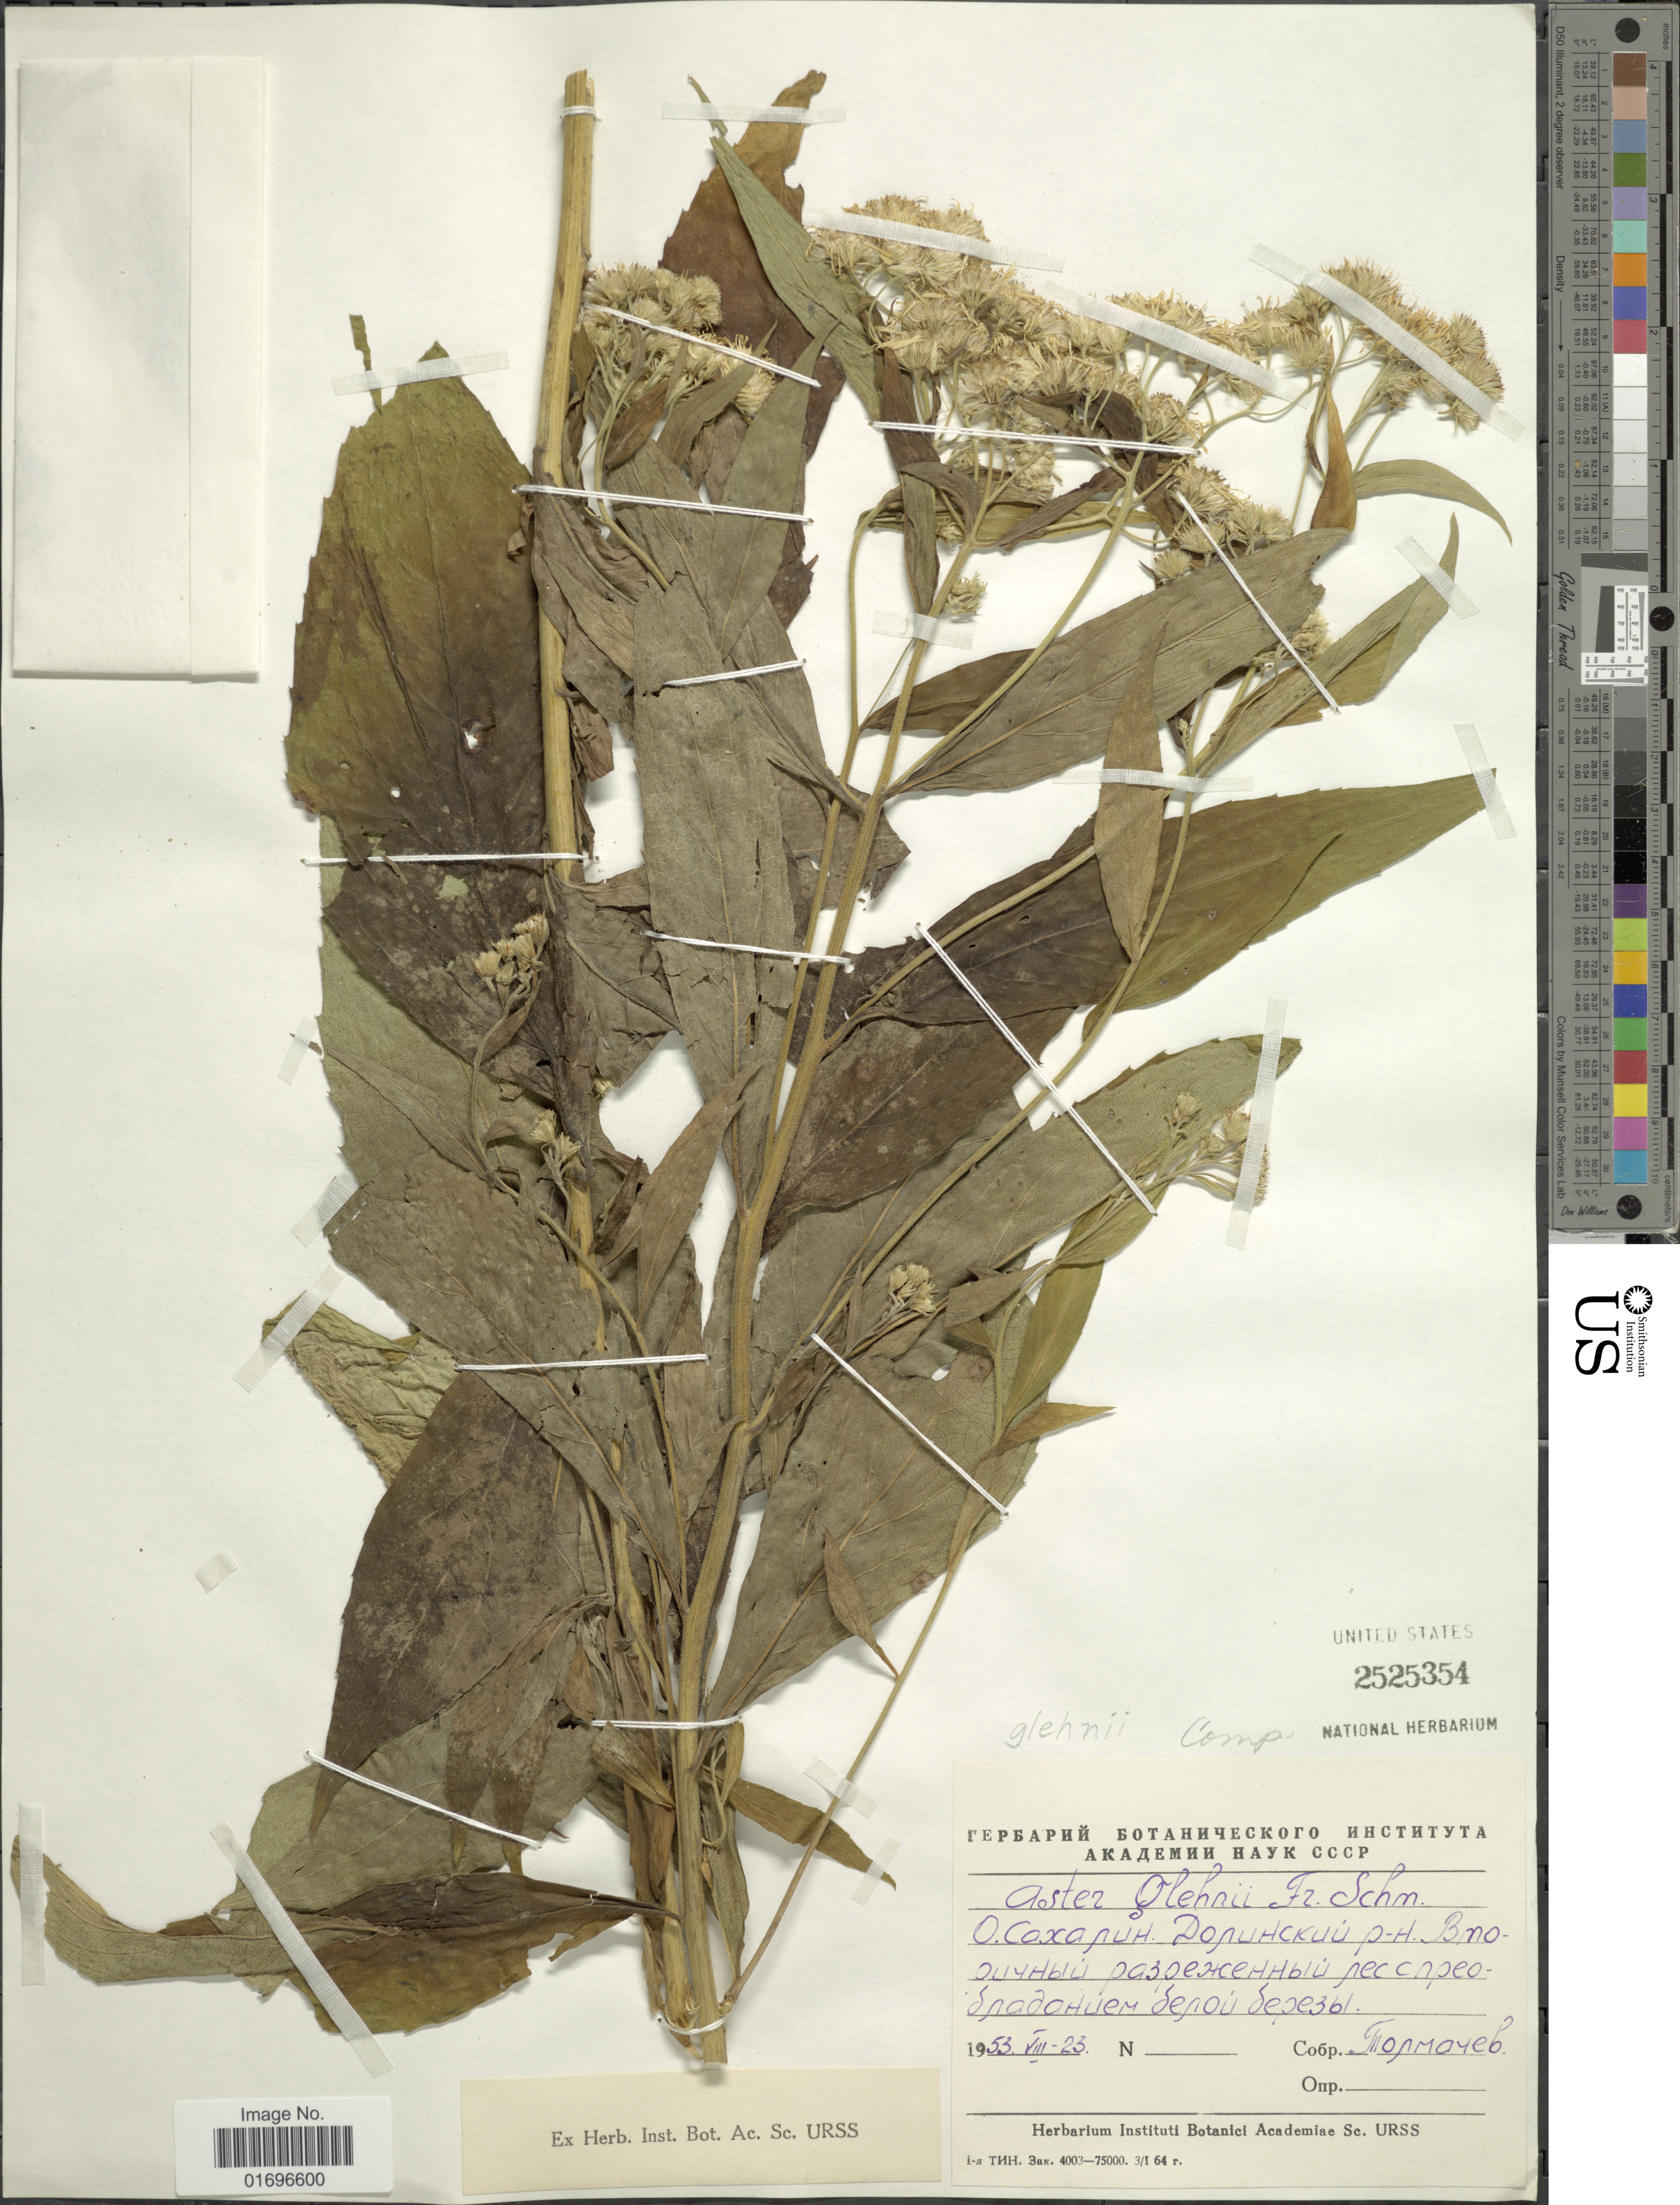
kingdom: Plantae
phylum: Tracheophyta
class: Magnoliopsida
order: Asterales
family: Asteraceae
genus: Aster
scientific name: Aster glehnii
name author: F. Schmidt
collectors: Tolmachev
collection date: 1953-08-23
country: Russian Federation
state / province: Sakhalin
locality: District Dolinskiy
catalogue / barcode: US 2525354